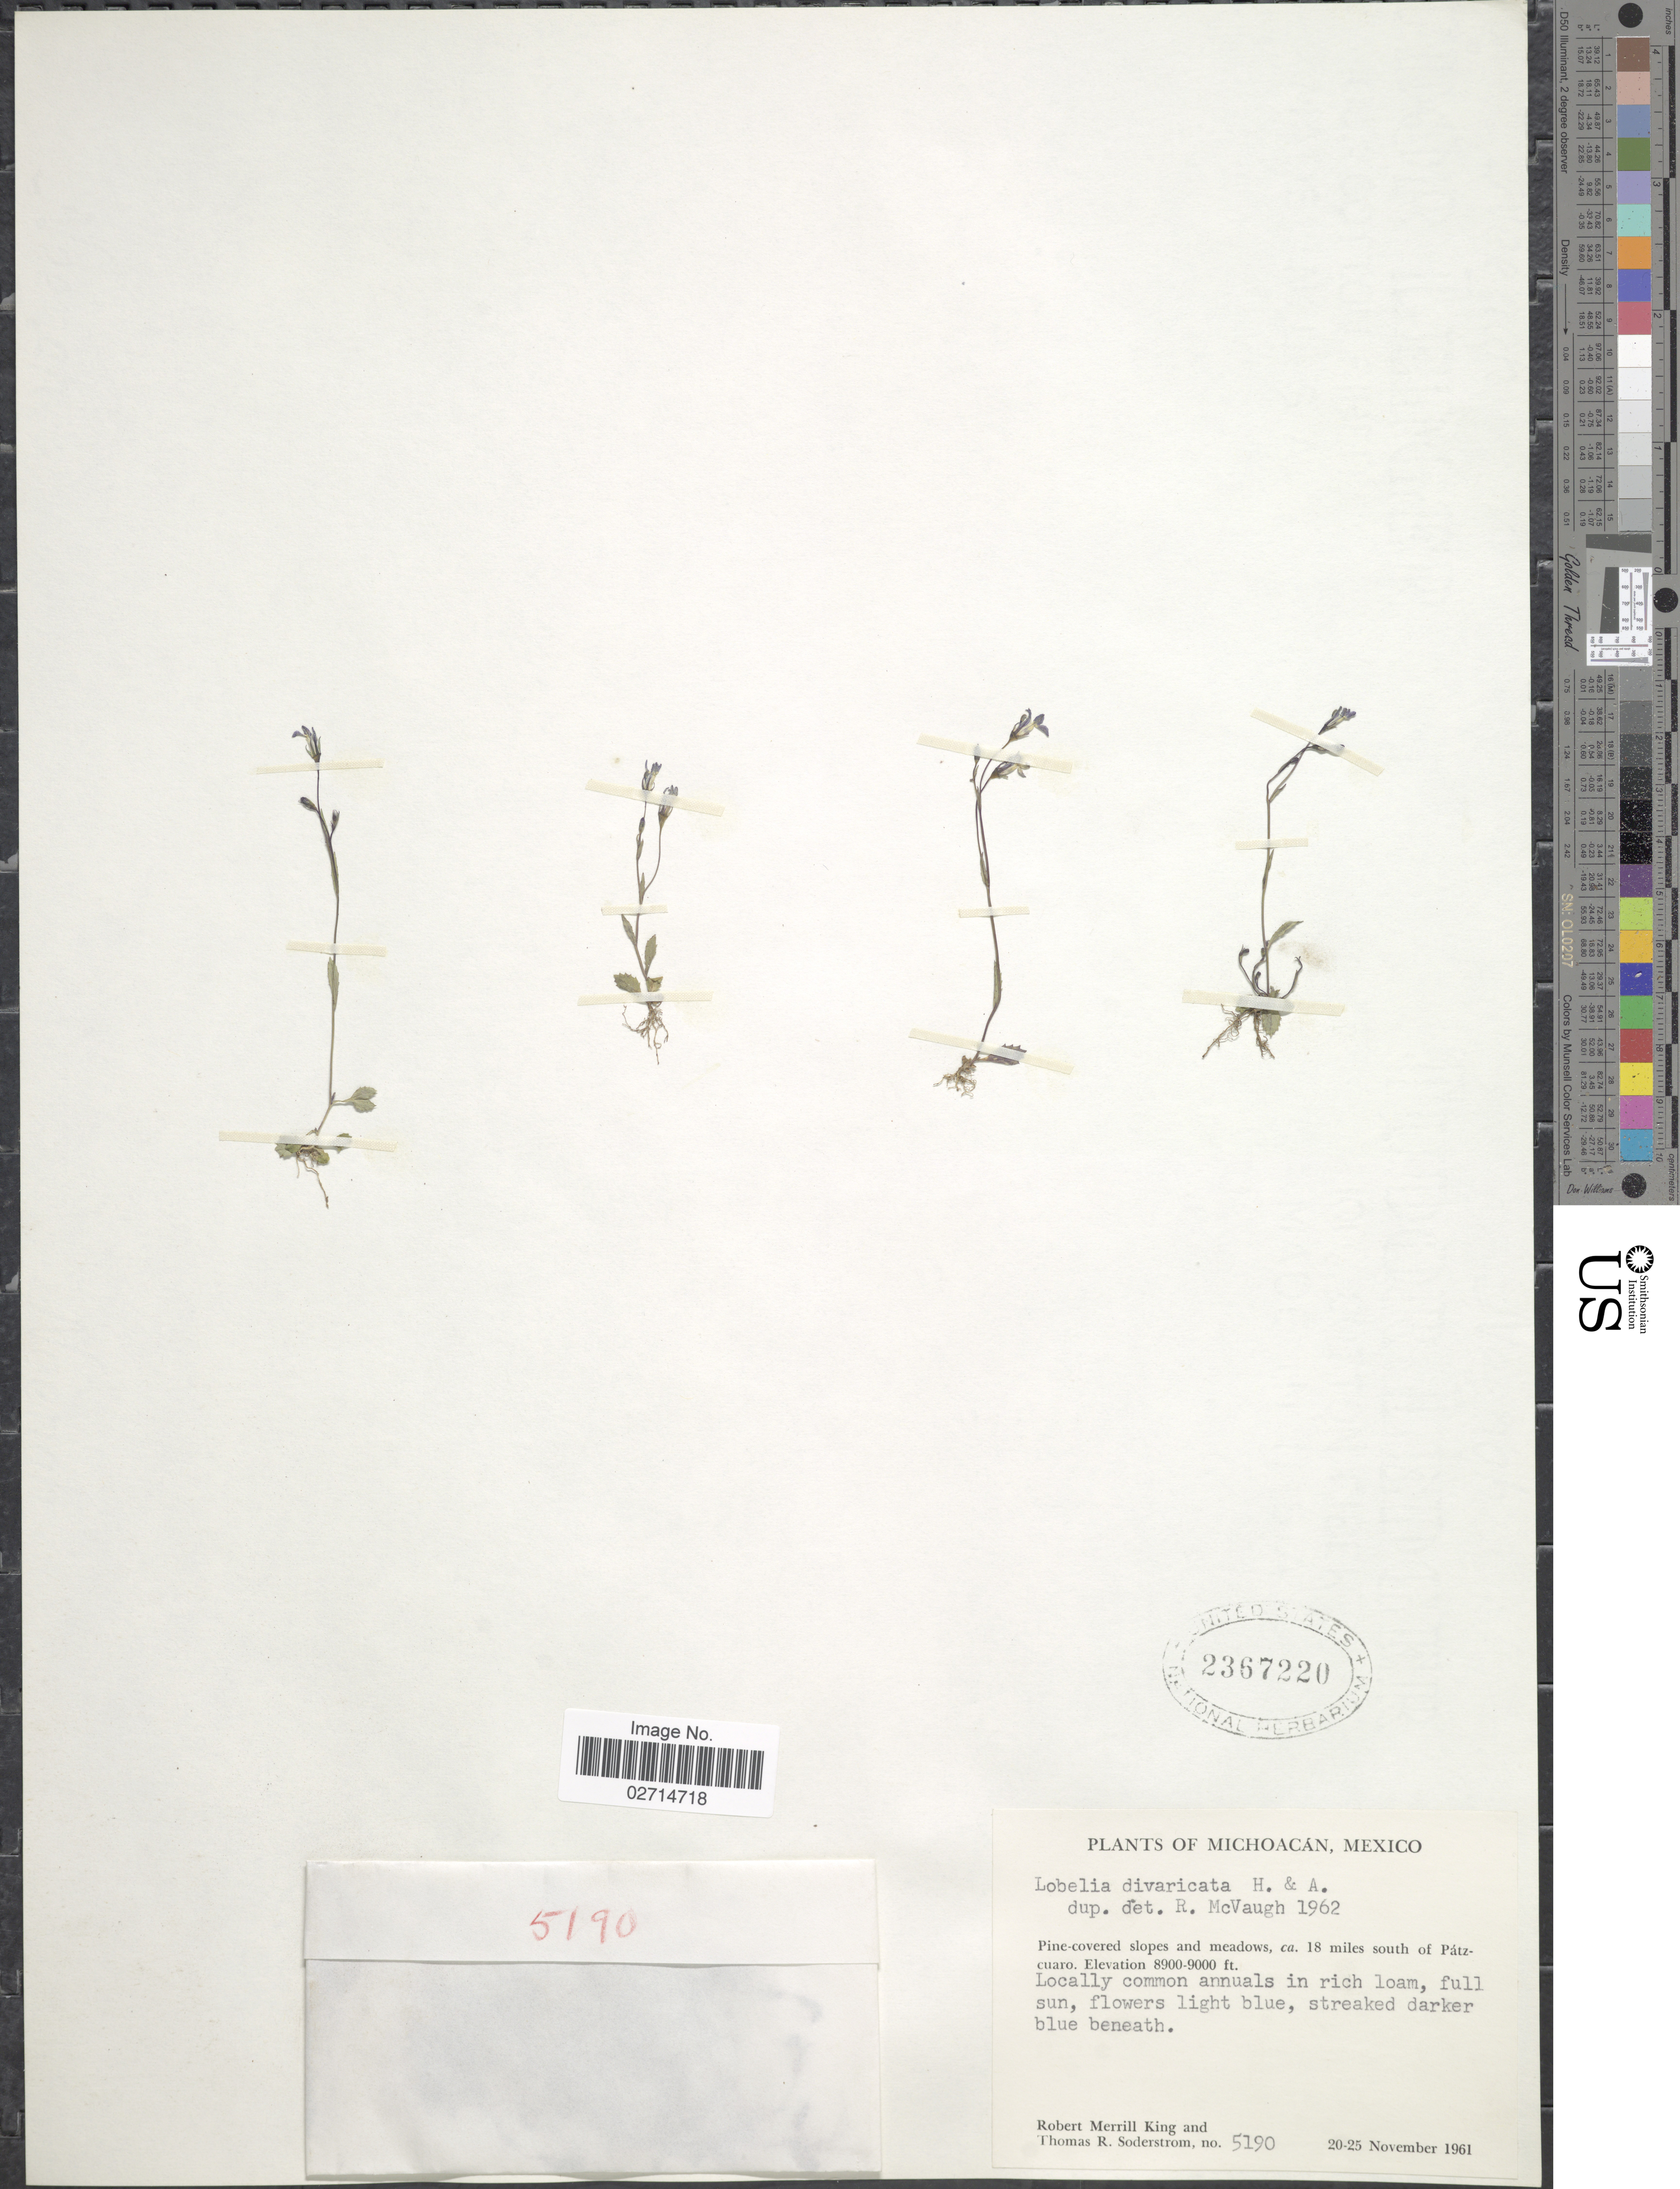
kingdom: Plantae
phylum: Tracheophyta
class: Magnoliopsida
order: Asterales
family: Campanulaceae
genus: Lobelia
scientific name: Lobelia divaricata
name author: Hook. & Arn.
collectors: R. M. King & T. R. Soderstrom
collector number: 5190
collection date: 1961-11-20/1961-11-25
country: Mexico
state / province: Michoacán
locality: Ca. 18 miles south of Pátzcuaro.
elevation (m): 2713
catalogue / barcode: US 2367220